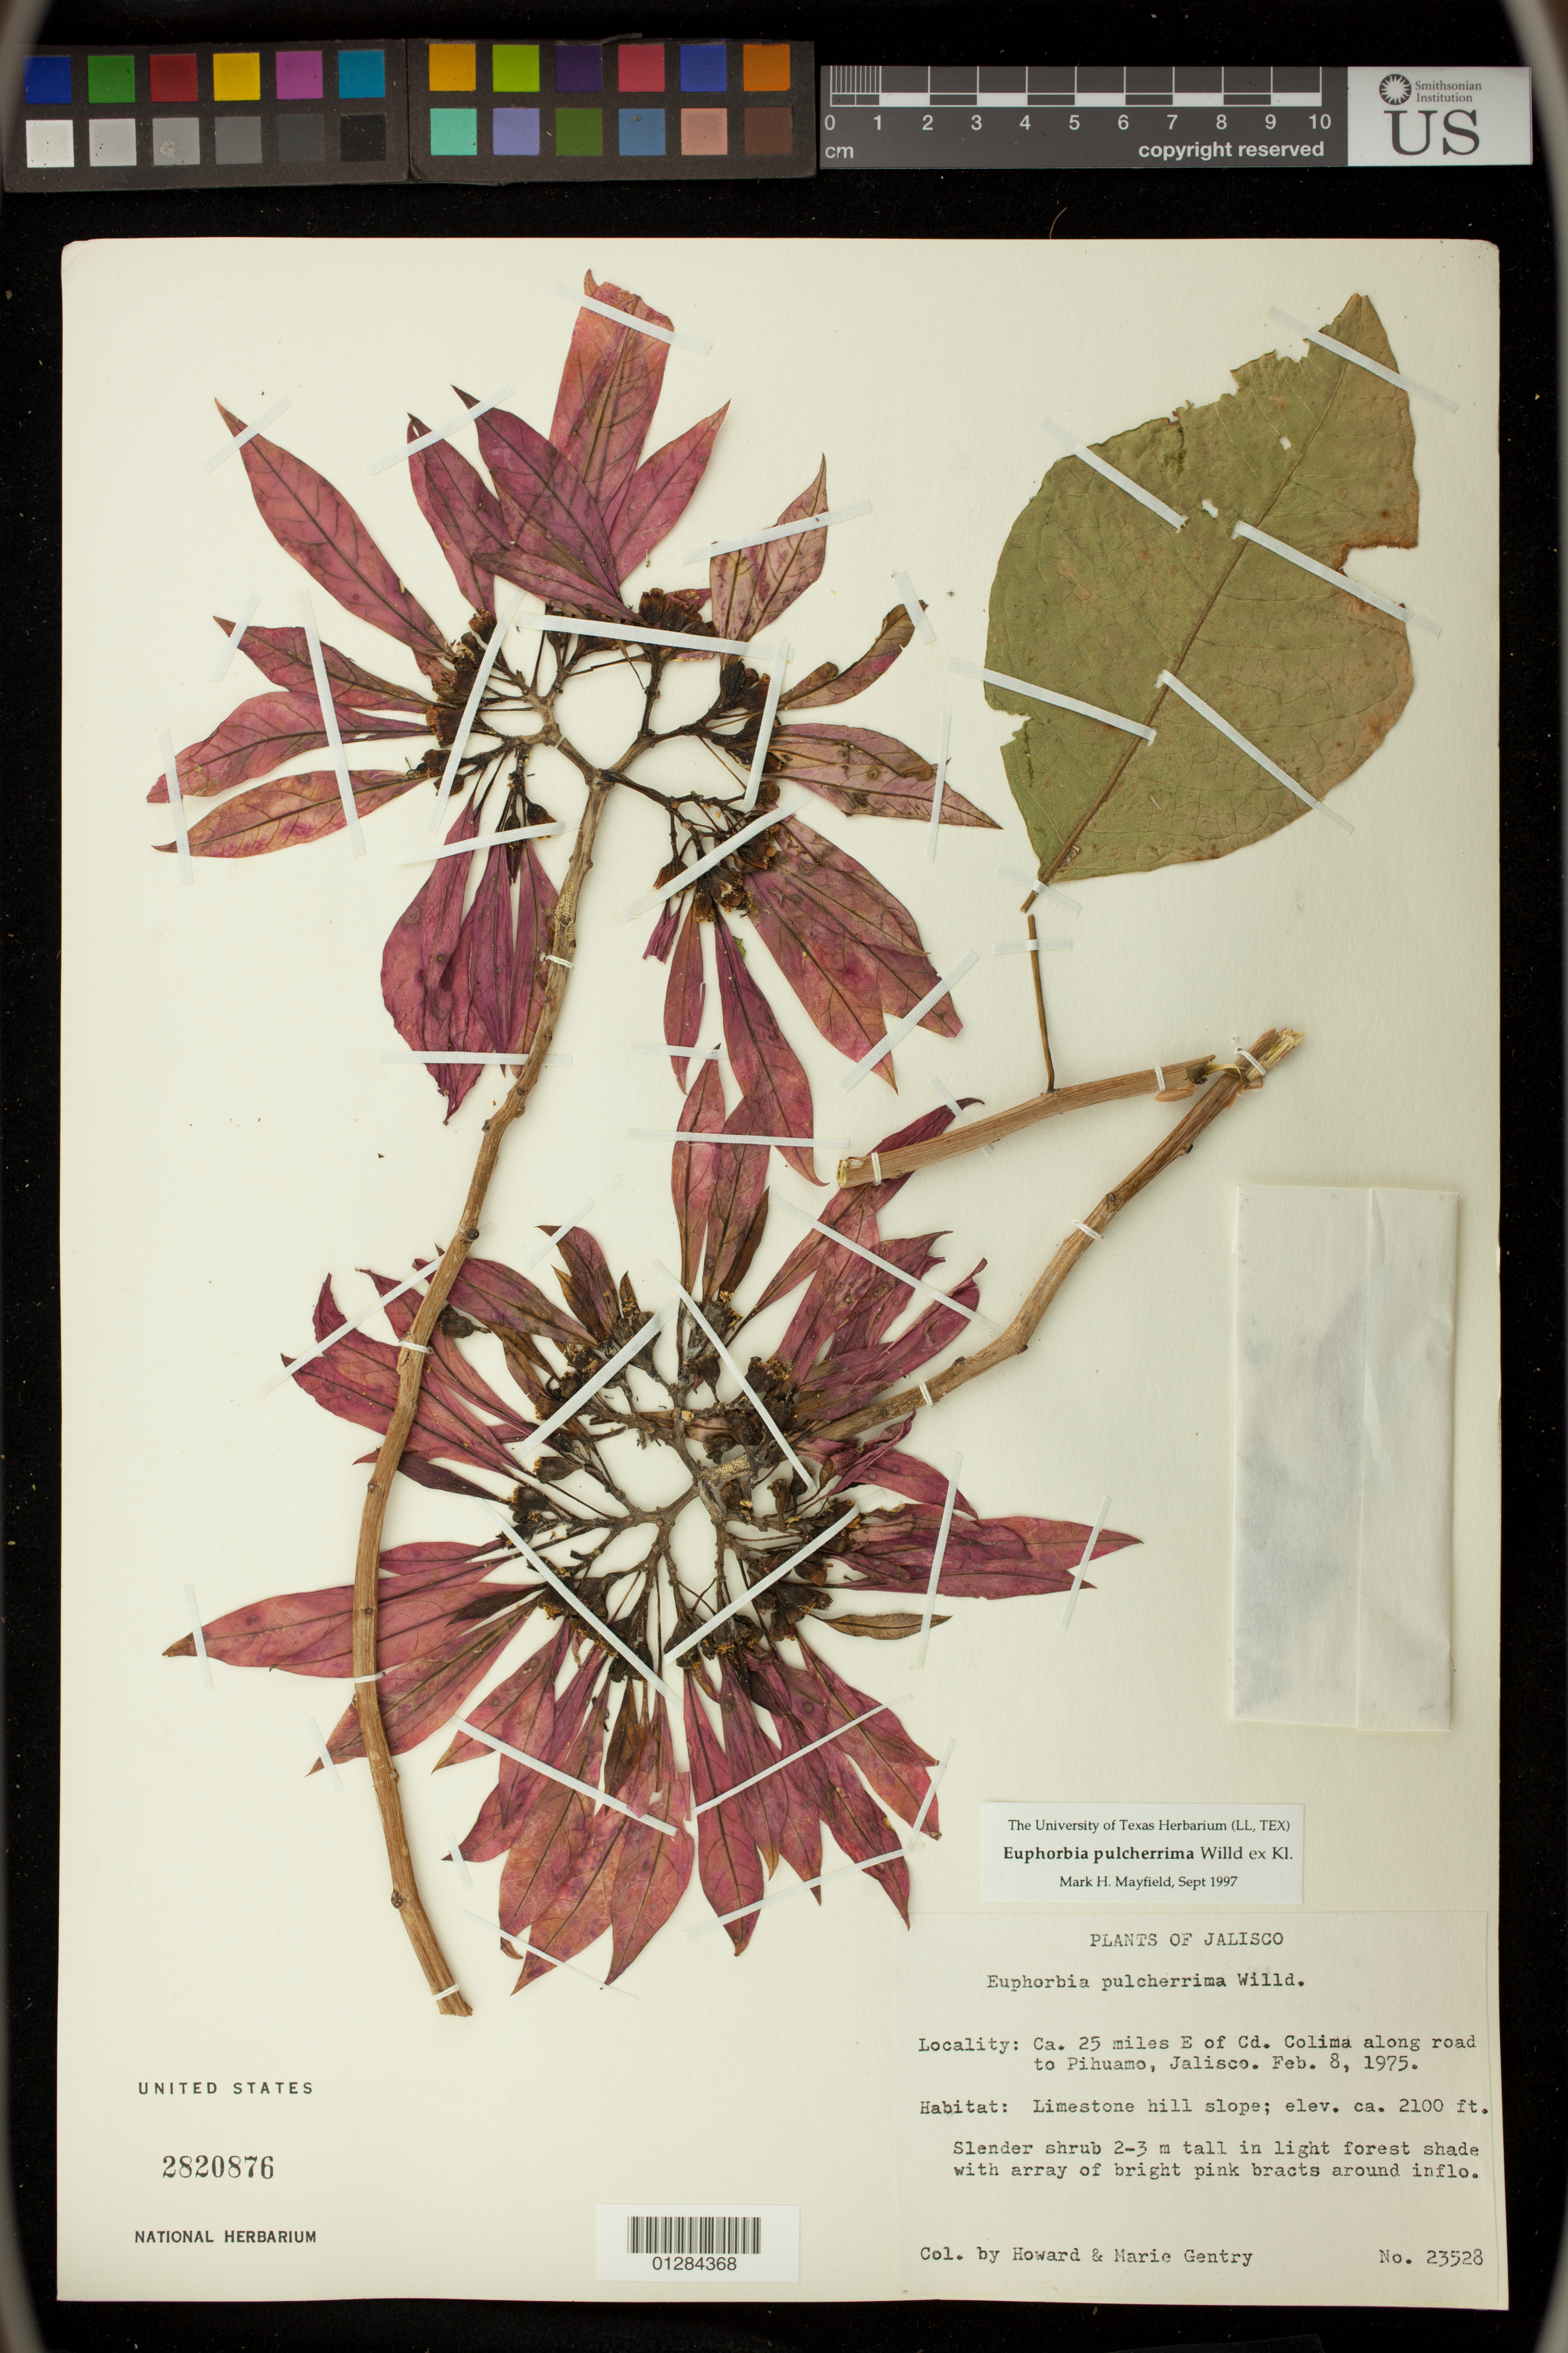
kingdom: Plantae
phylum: Tracheophyta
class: Magnoliopsida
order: Malpighiales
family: Euphorbiaceae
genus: Euphorbia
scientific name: Euphorbia pulcherrima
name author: Willd. ex Klotzsch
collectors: H. S. Gentry & M. Gentry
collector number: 23528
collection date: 1975-02-08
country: Mexico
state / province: Jalisco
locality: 25 miles E of Cd. Colima along road to Pihuamo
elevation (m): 640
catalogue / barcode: US 2820876